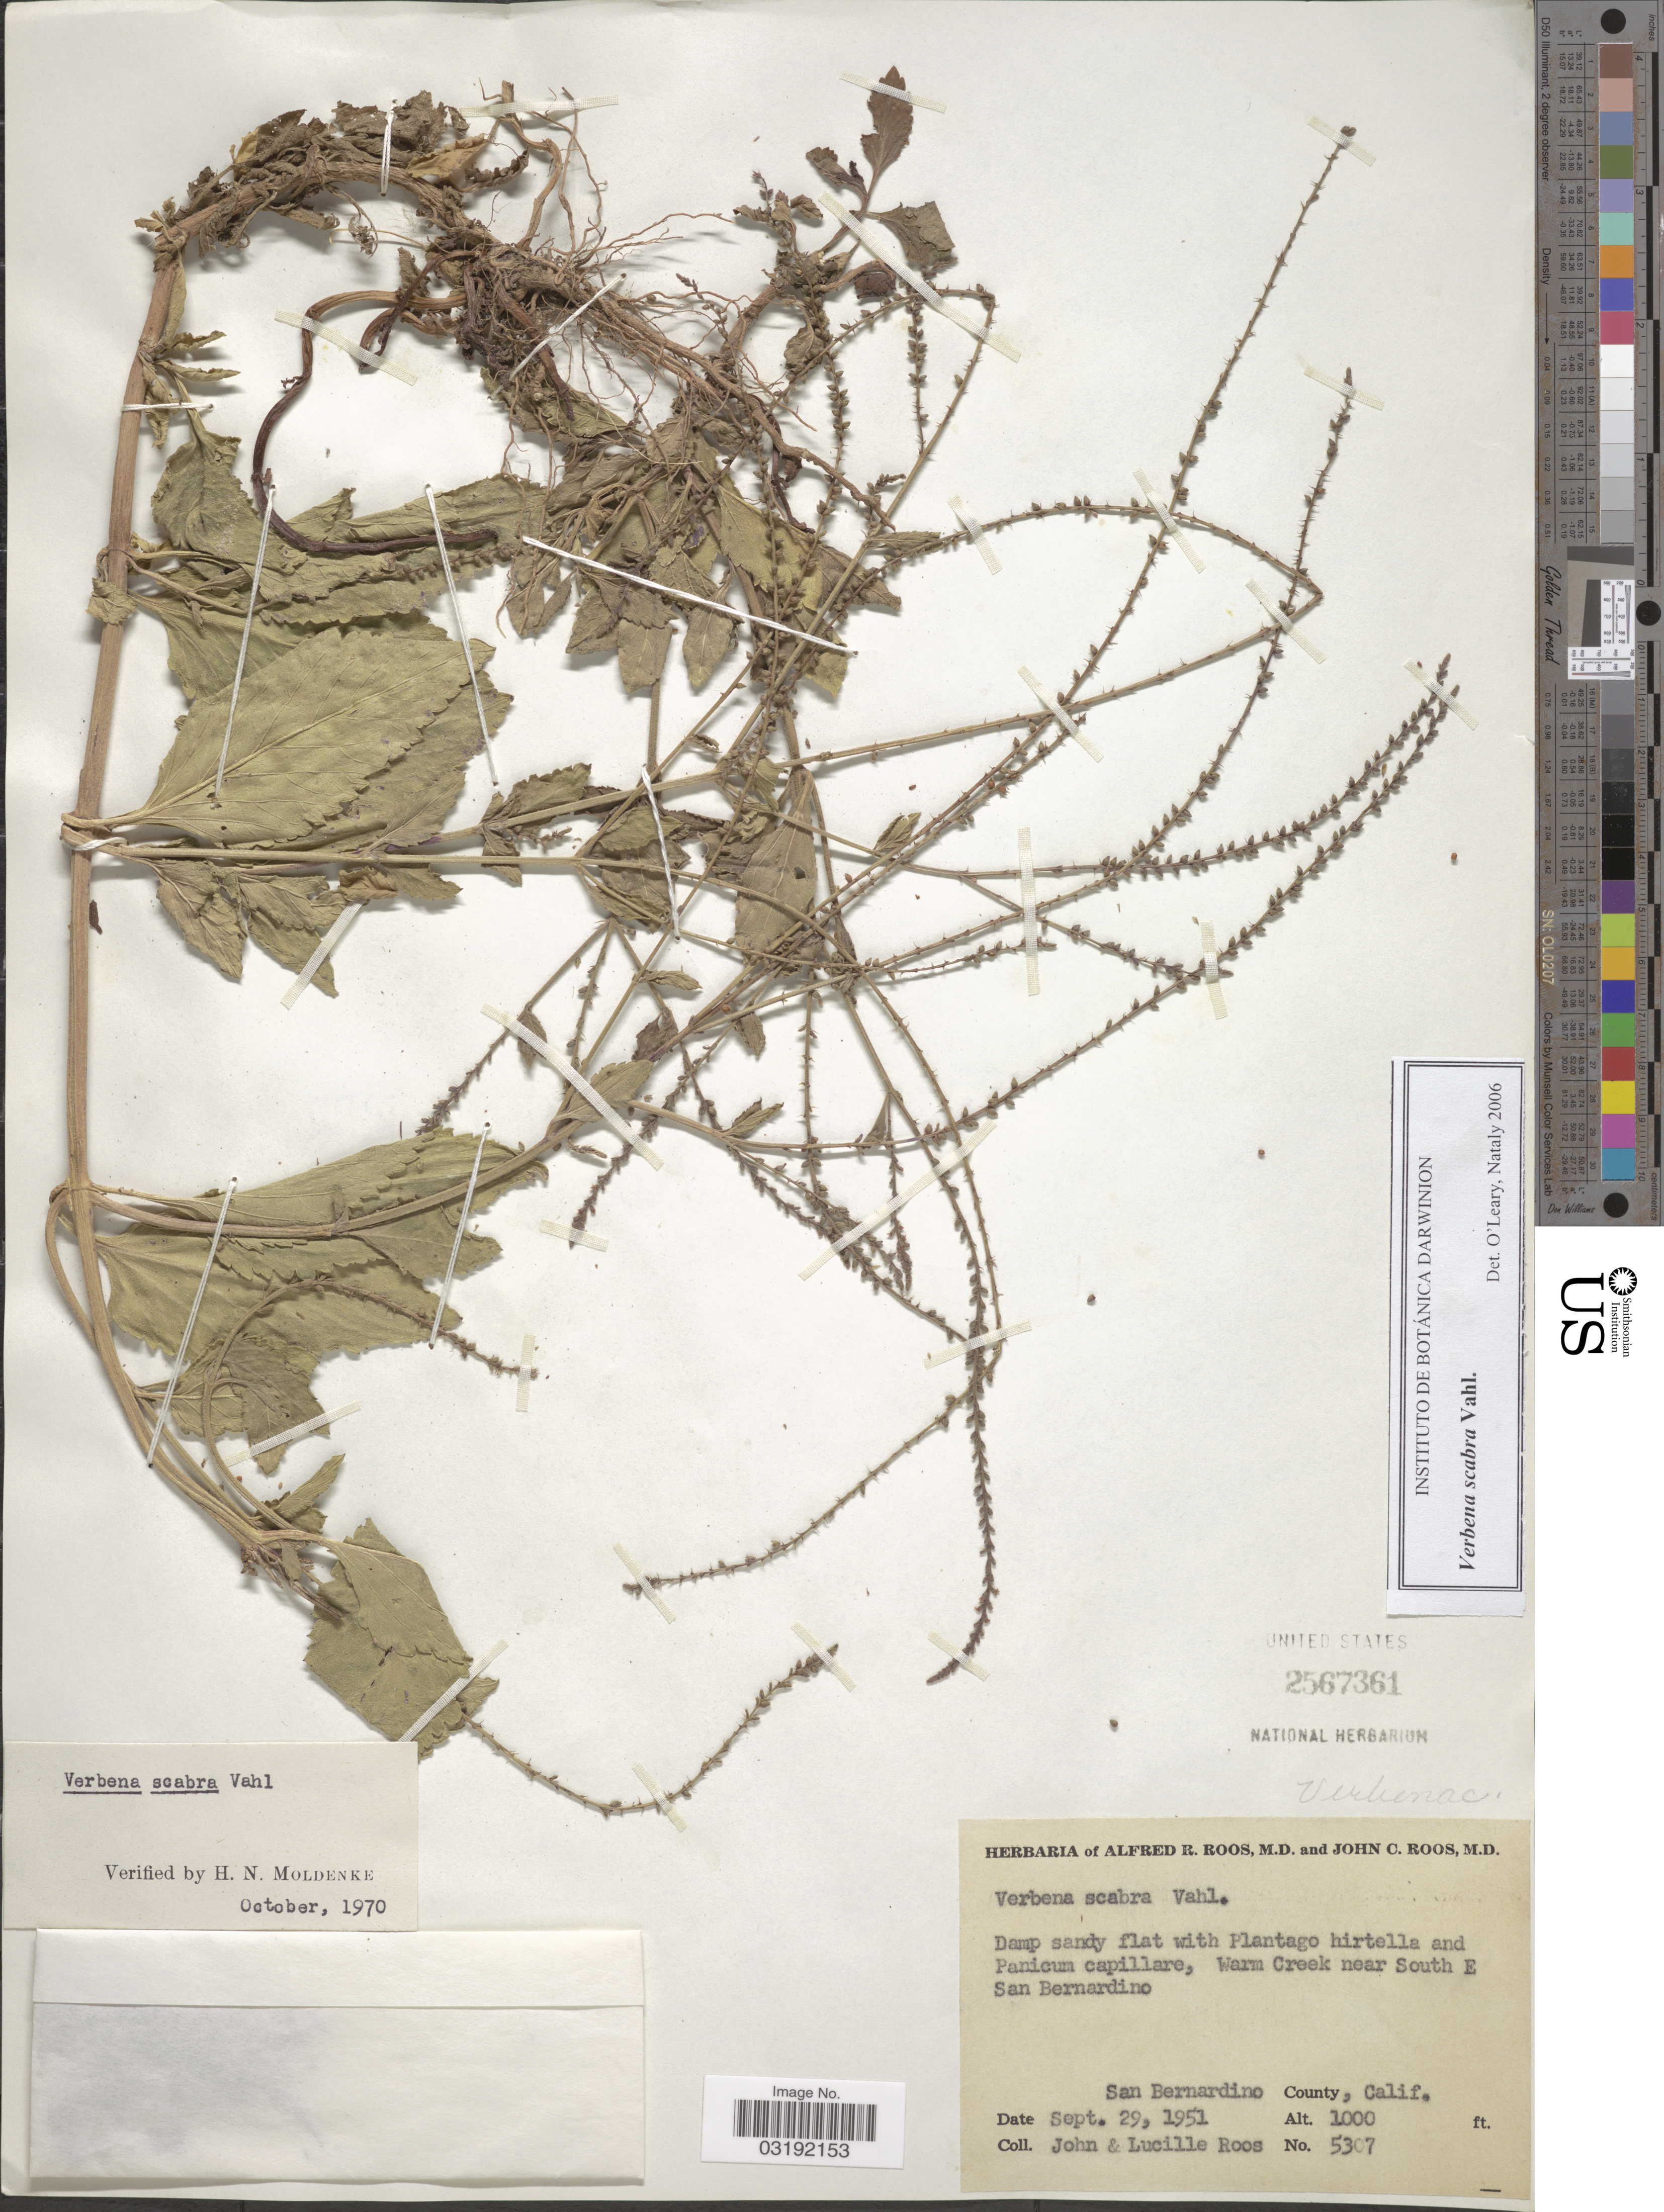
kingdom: Plantae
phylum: Tracheophyta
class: Magnoliopsida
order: Lamiales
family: Verbenaceae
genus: Verbena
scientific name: Verbena scabra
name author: Vahl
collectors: J. C. Roos & L. Roos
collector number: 5307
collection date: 1951-09-29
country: United States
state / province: California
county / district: San Bernardino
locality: Warm Creek near South E San Bernardino. San Bernardino County.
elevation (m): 305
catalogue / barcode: US 2567361